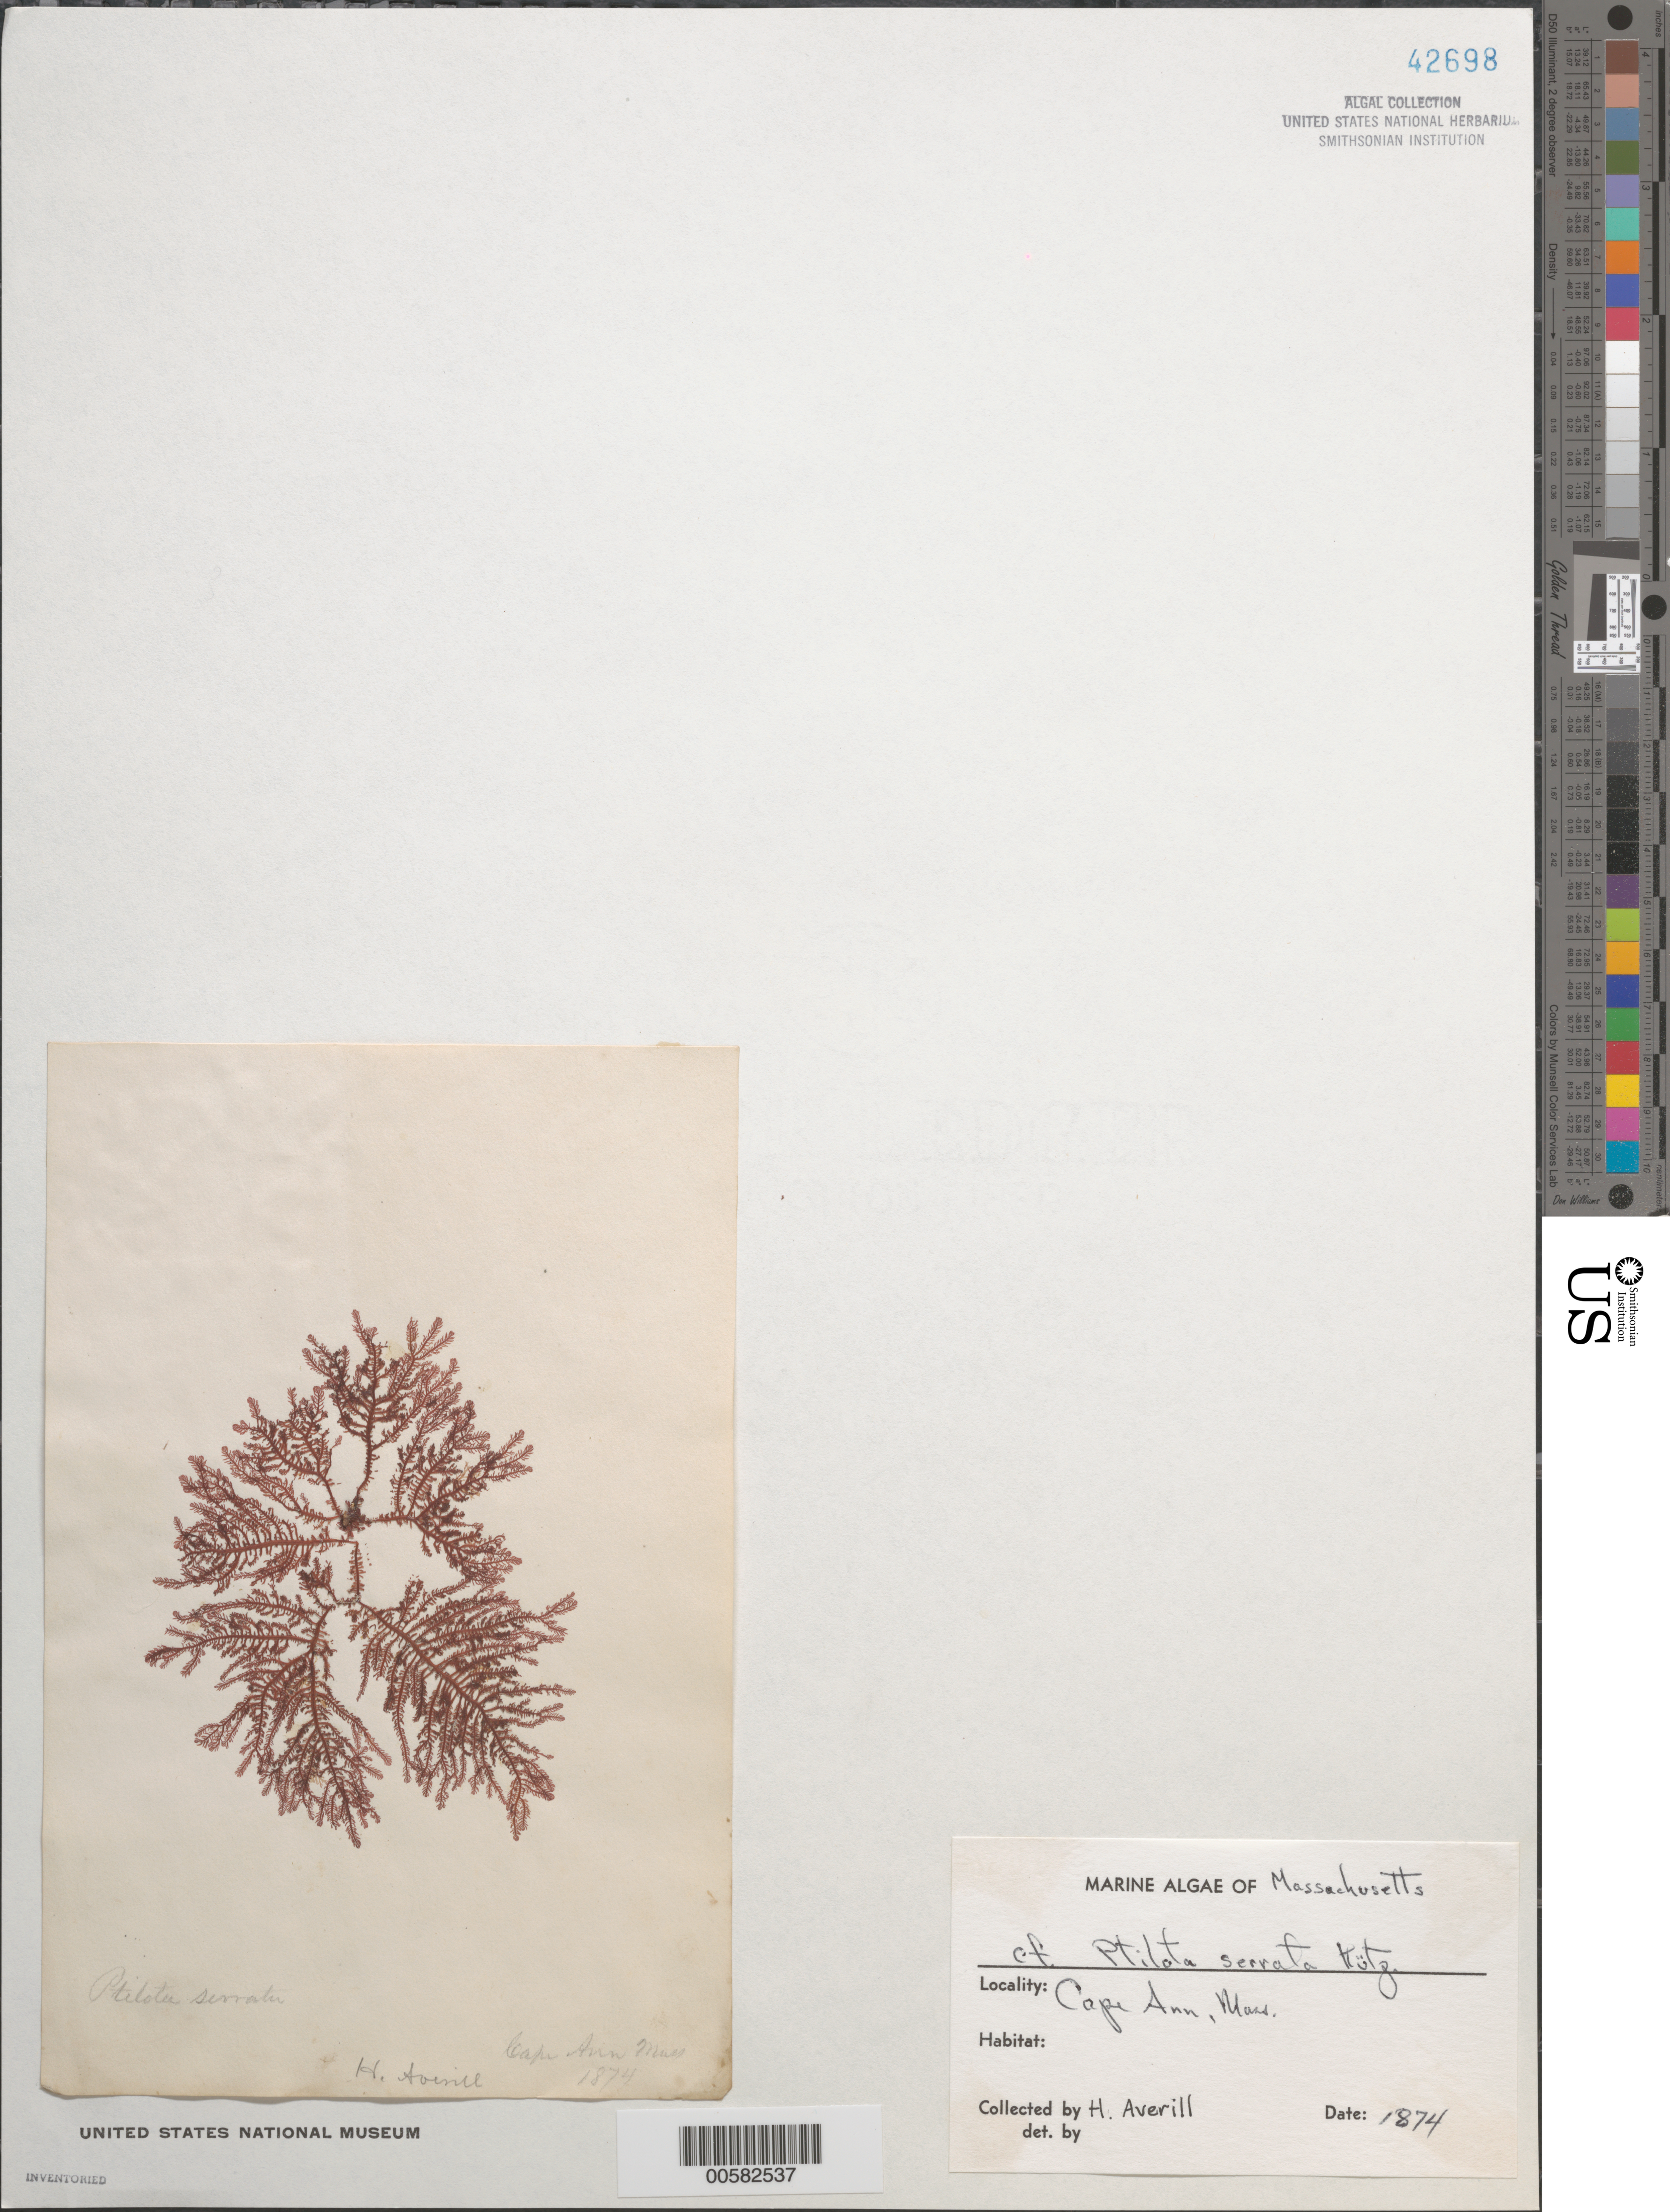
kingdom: Plantae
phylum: Rhodophyta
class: Florideophyceae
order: Ceramiales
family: Wrangeliaceae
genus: Ptilota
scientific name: Ptilota serrata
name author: Kützing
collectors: H. Averill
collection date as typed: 1874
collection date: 1874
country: United States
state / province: Massachusetts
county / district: Essex County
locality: Cape Ann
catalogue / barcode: US 42698